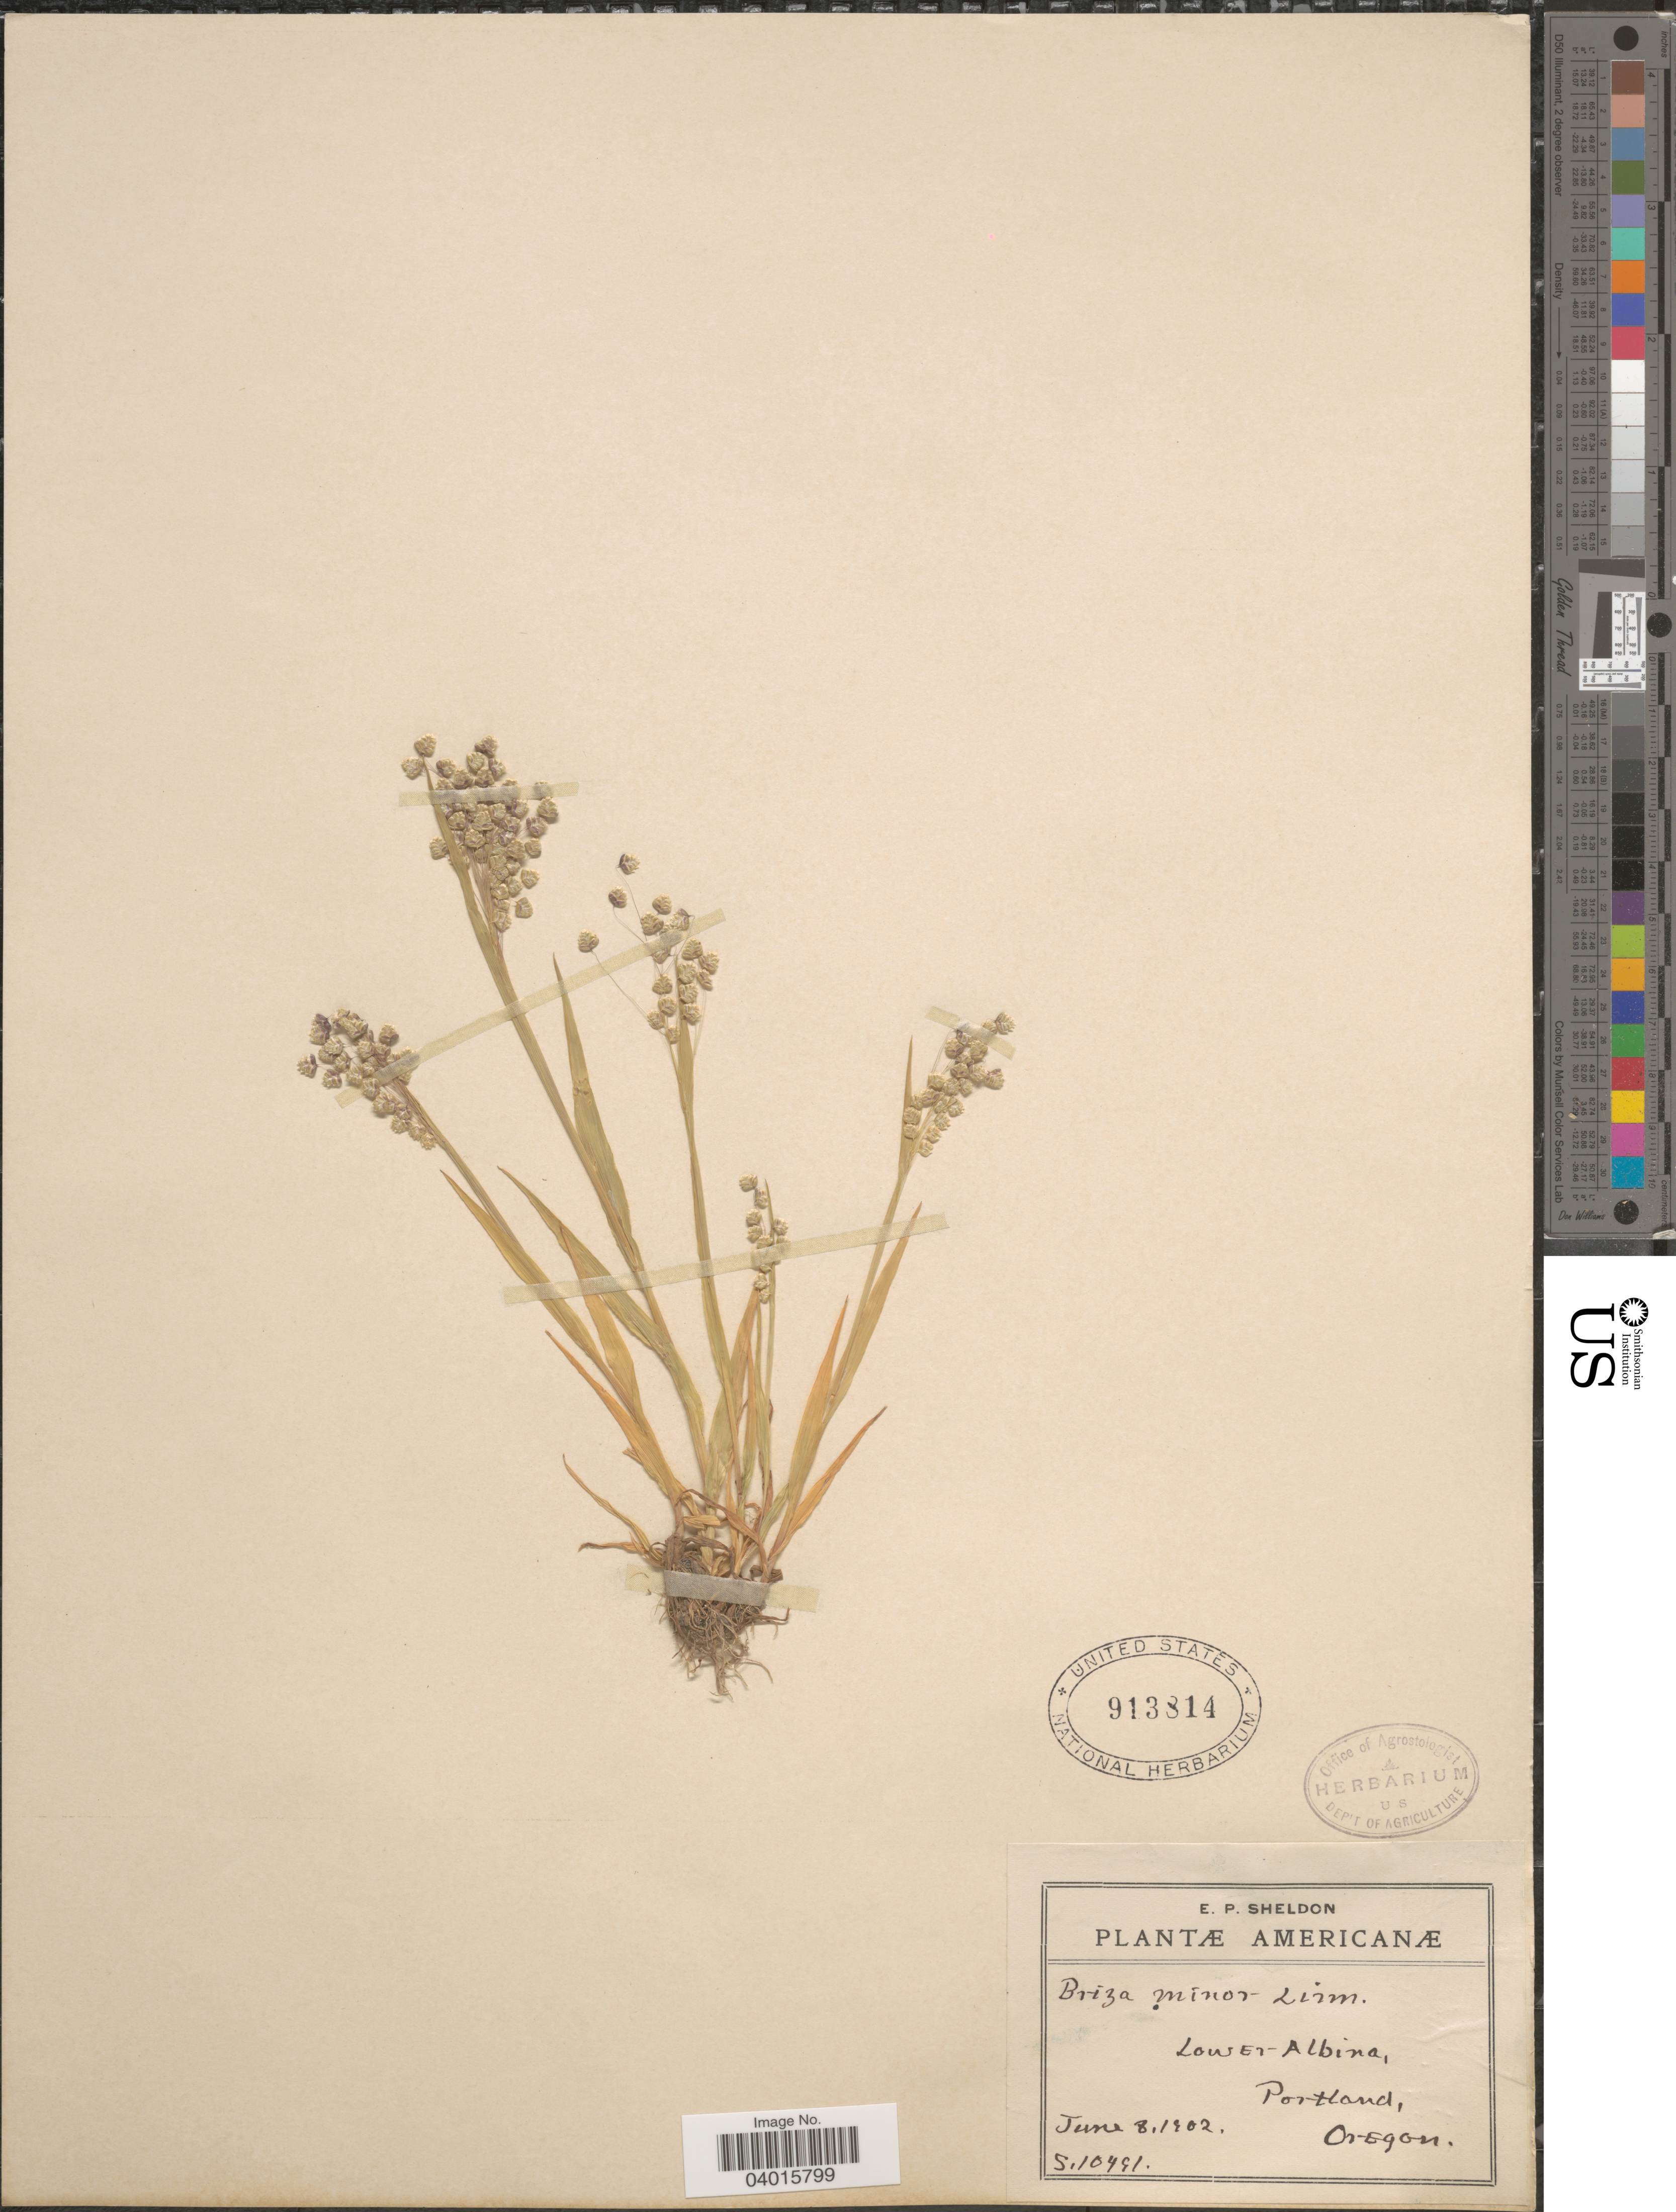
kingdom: Plantae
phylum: Tracheophyta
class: Liliopsida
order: Poales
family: Poaceae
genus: Briza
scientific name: Briza minor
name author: L.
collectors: E. P. Sheldon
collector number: S.10491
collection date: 1902-06-08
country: United States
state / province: Oregon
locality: Lower-Albina, Portland.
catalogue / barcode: US 913814